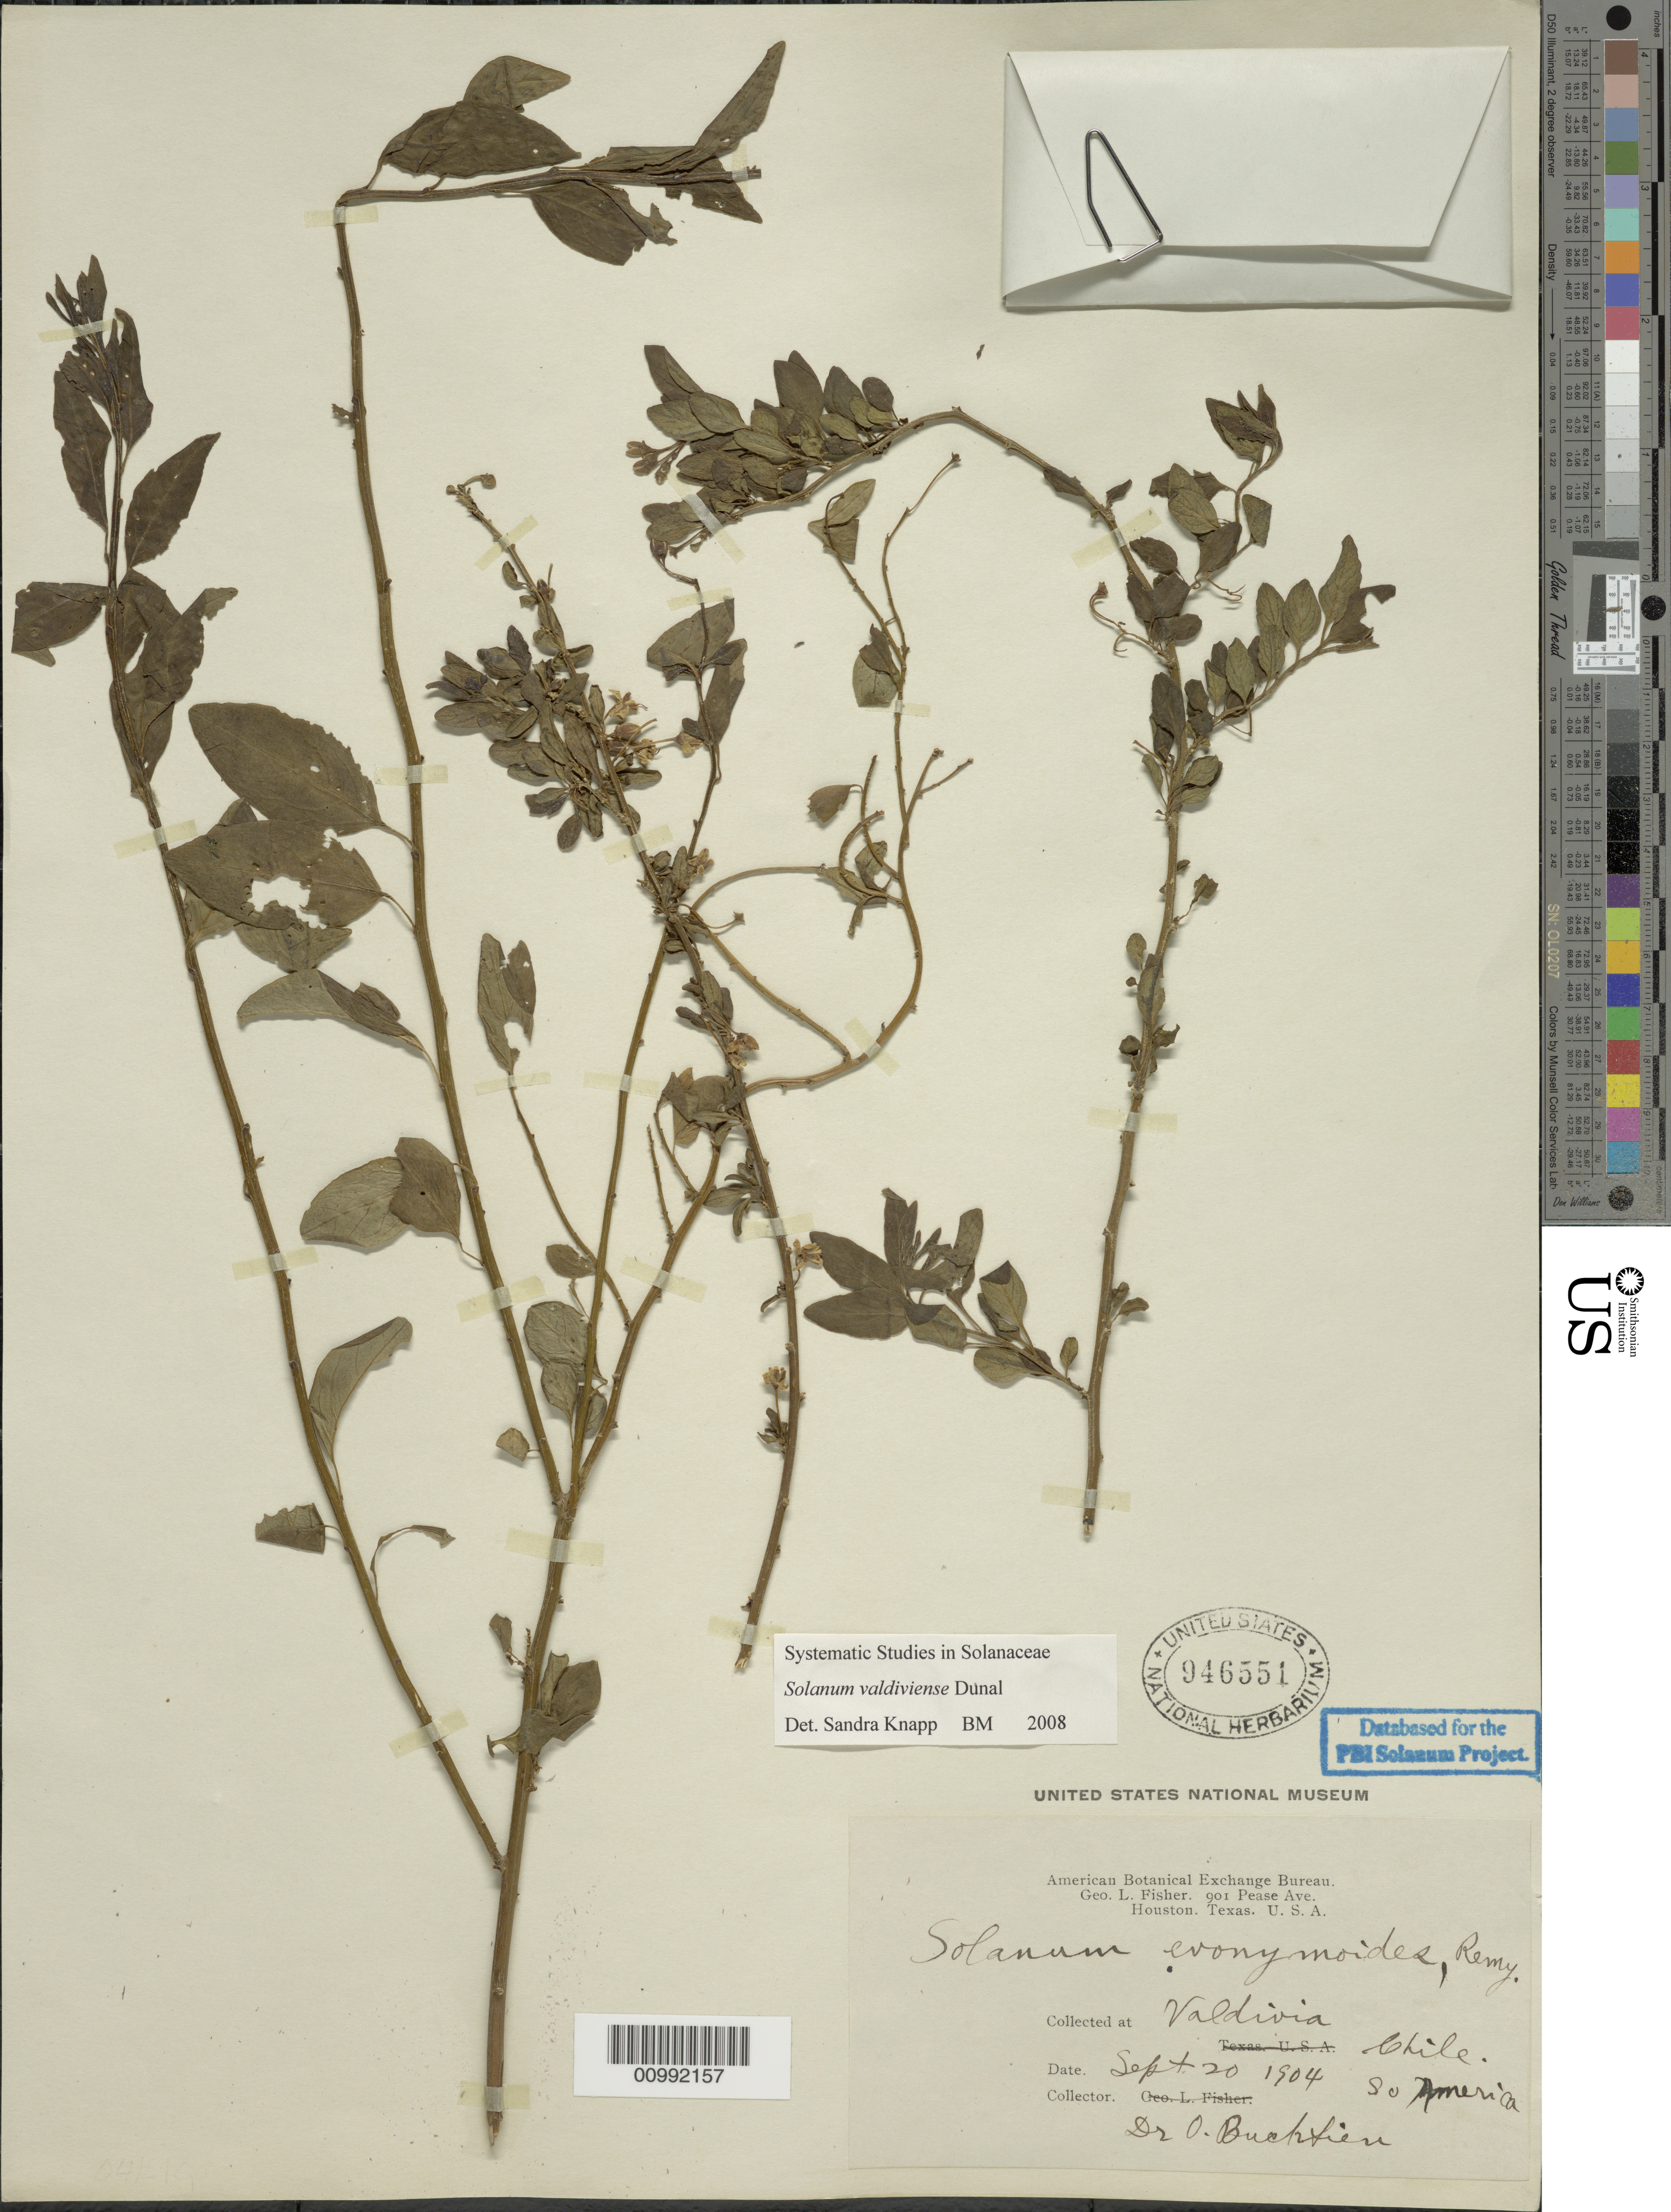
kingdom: Plantae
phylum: Tracheophyta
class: Magnoliopsida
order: Solanales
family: Solanaceae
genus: Solanum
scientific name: Solanum valdiviense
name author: Dunal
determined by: Knapp, S. D.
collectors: O. Buchtien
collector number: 21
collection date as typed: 20 Sep 1904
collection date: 1904-09-20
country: Chile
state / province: Los Lagos (X)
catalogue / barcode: US 946551